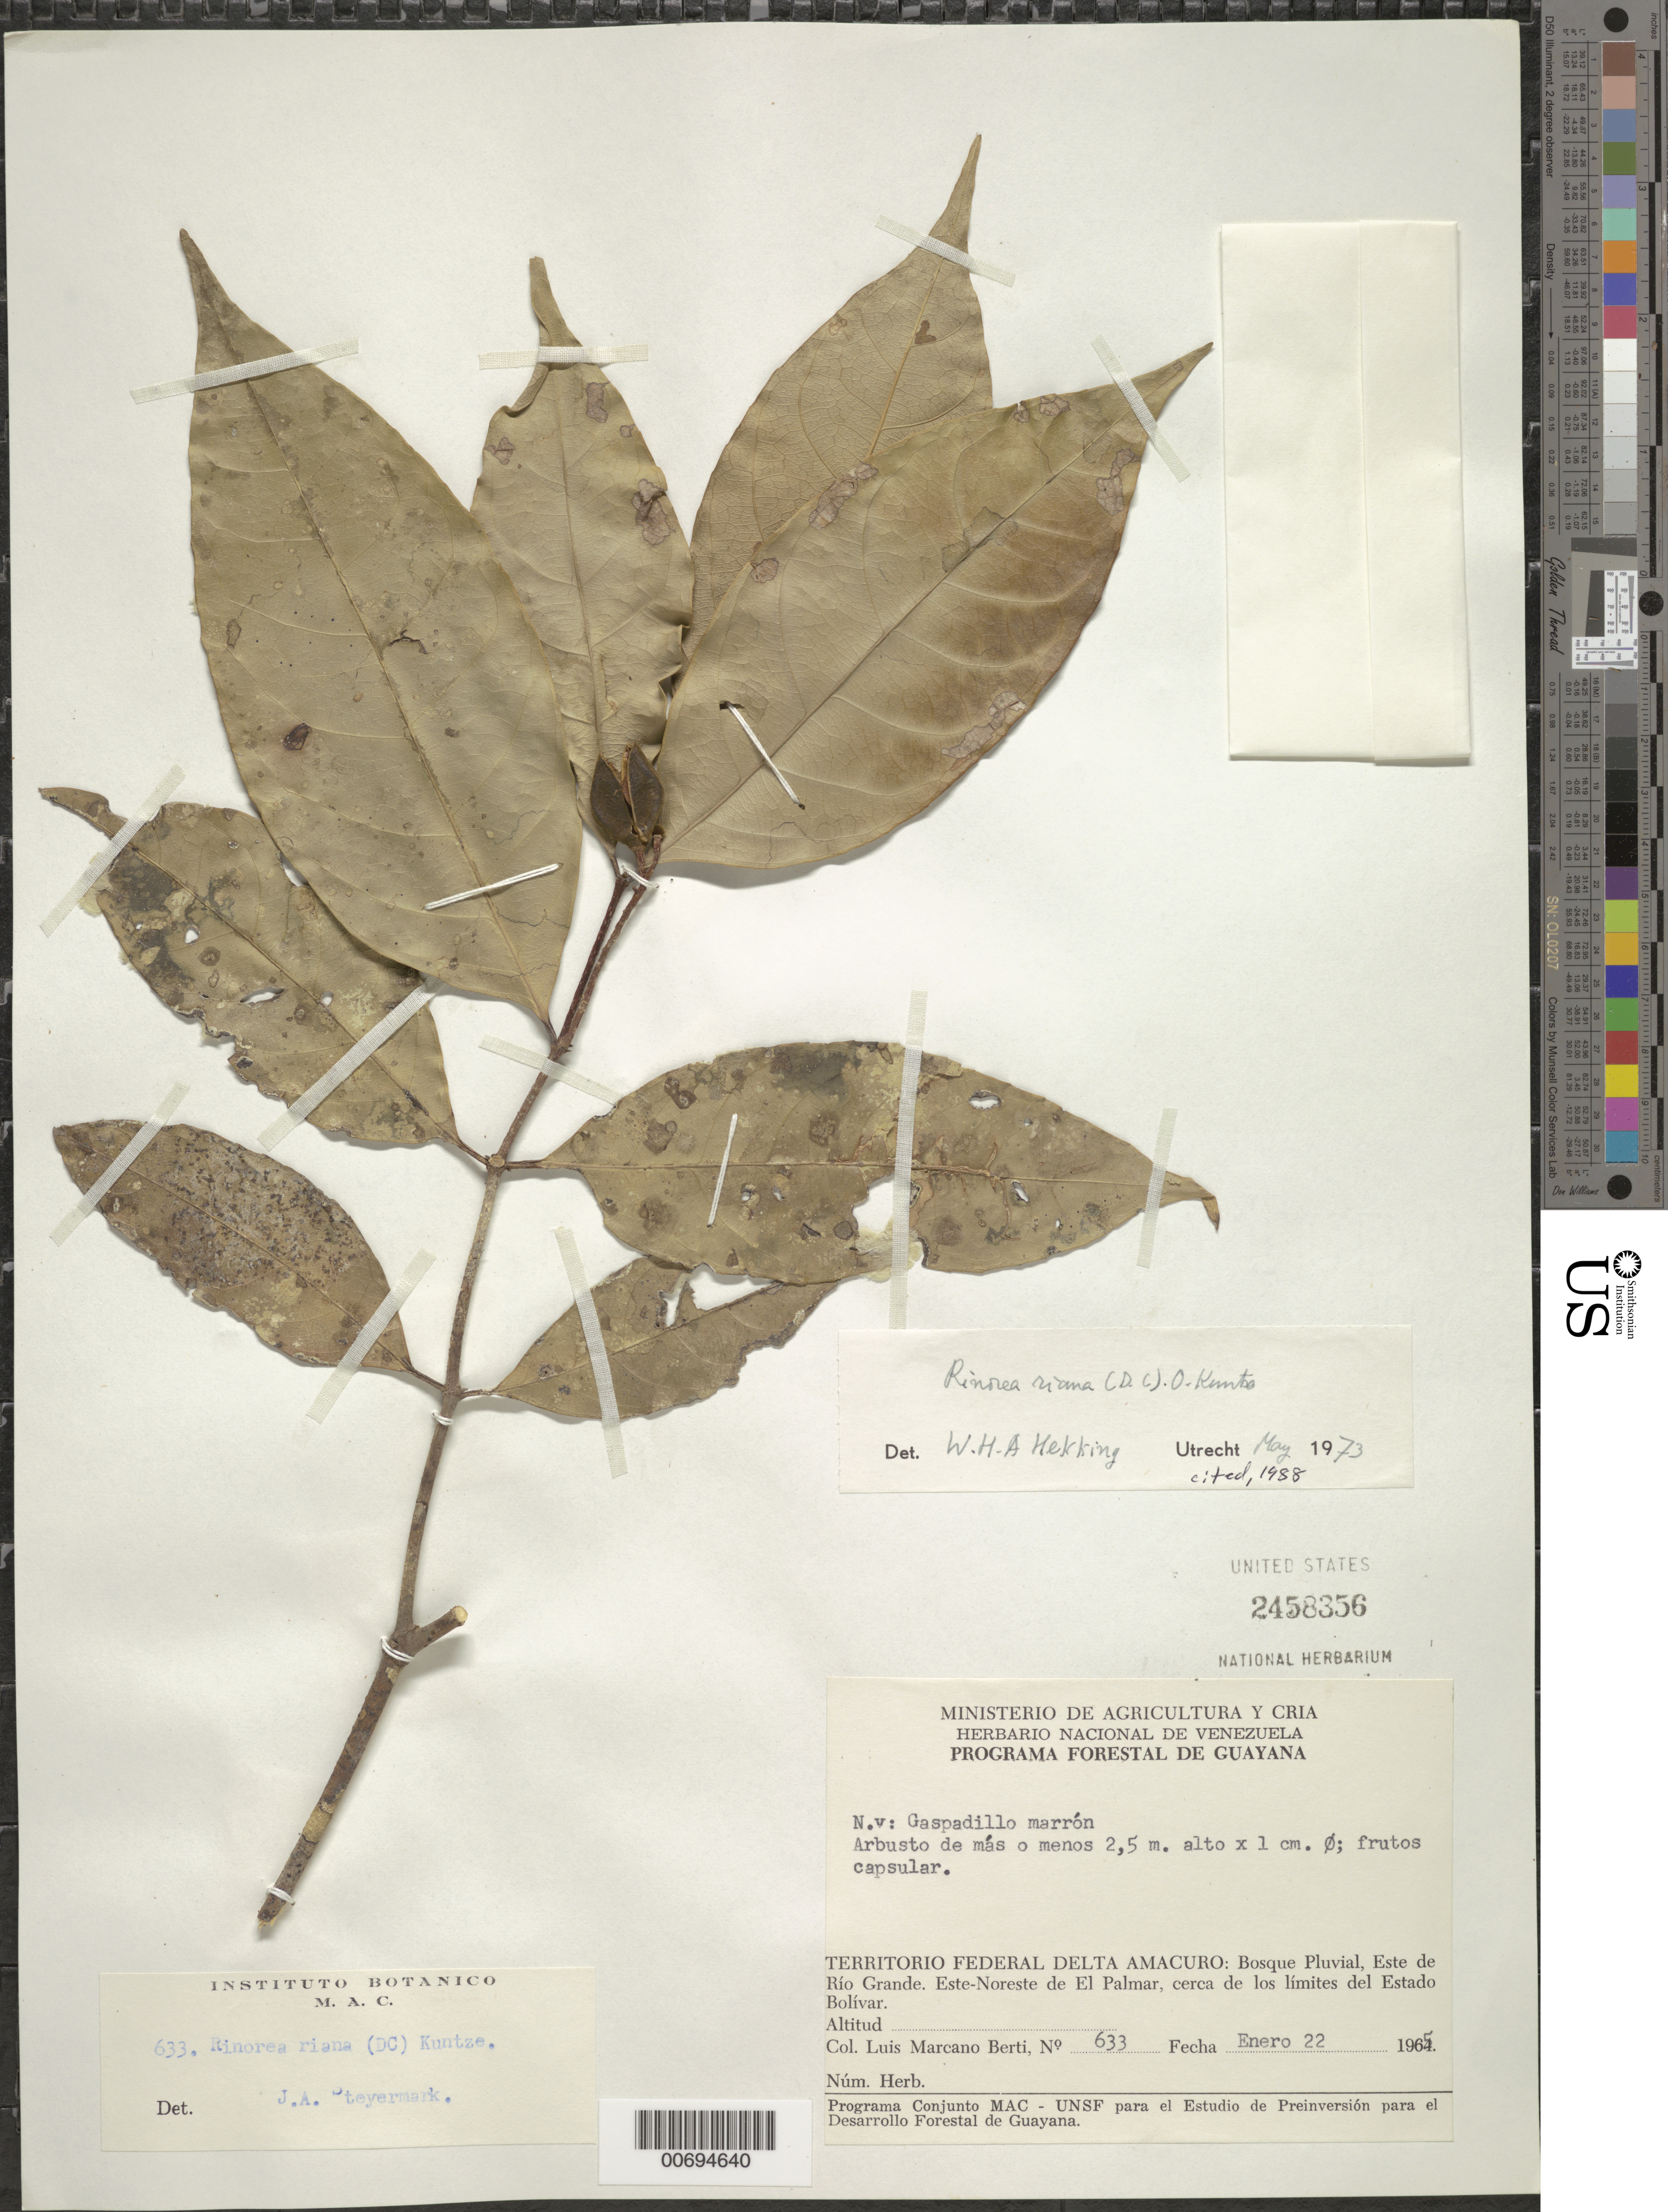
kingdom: Plantae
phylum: Tracheophyta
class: Magnoliopsida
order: Malpighiales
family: Violaceae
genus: Rinorea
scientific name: Rinorea riana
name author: Kuntze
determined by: Hekking, W. H. A.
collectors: L. Marcano-Berti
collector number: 633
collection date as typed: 22-Jan-65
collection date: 1965-01-22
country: Venezuela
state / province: Delta Amacuro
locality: Este de Río Grande, ENE de El Palmar, cerca de los limites del Estado Bolívar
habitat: Bosque pluvial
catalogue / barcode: US 2458356